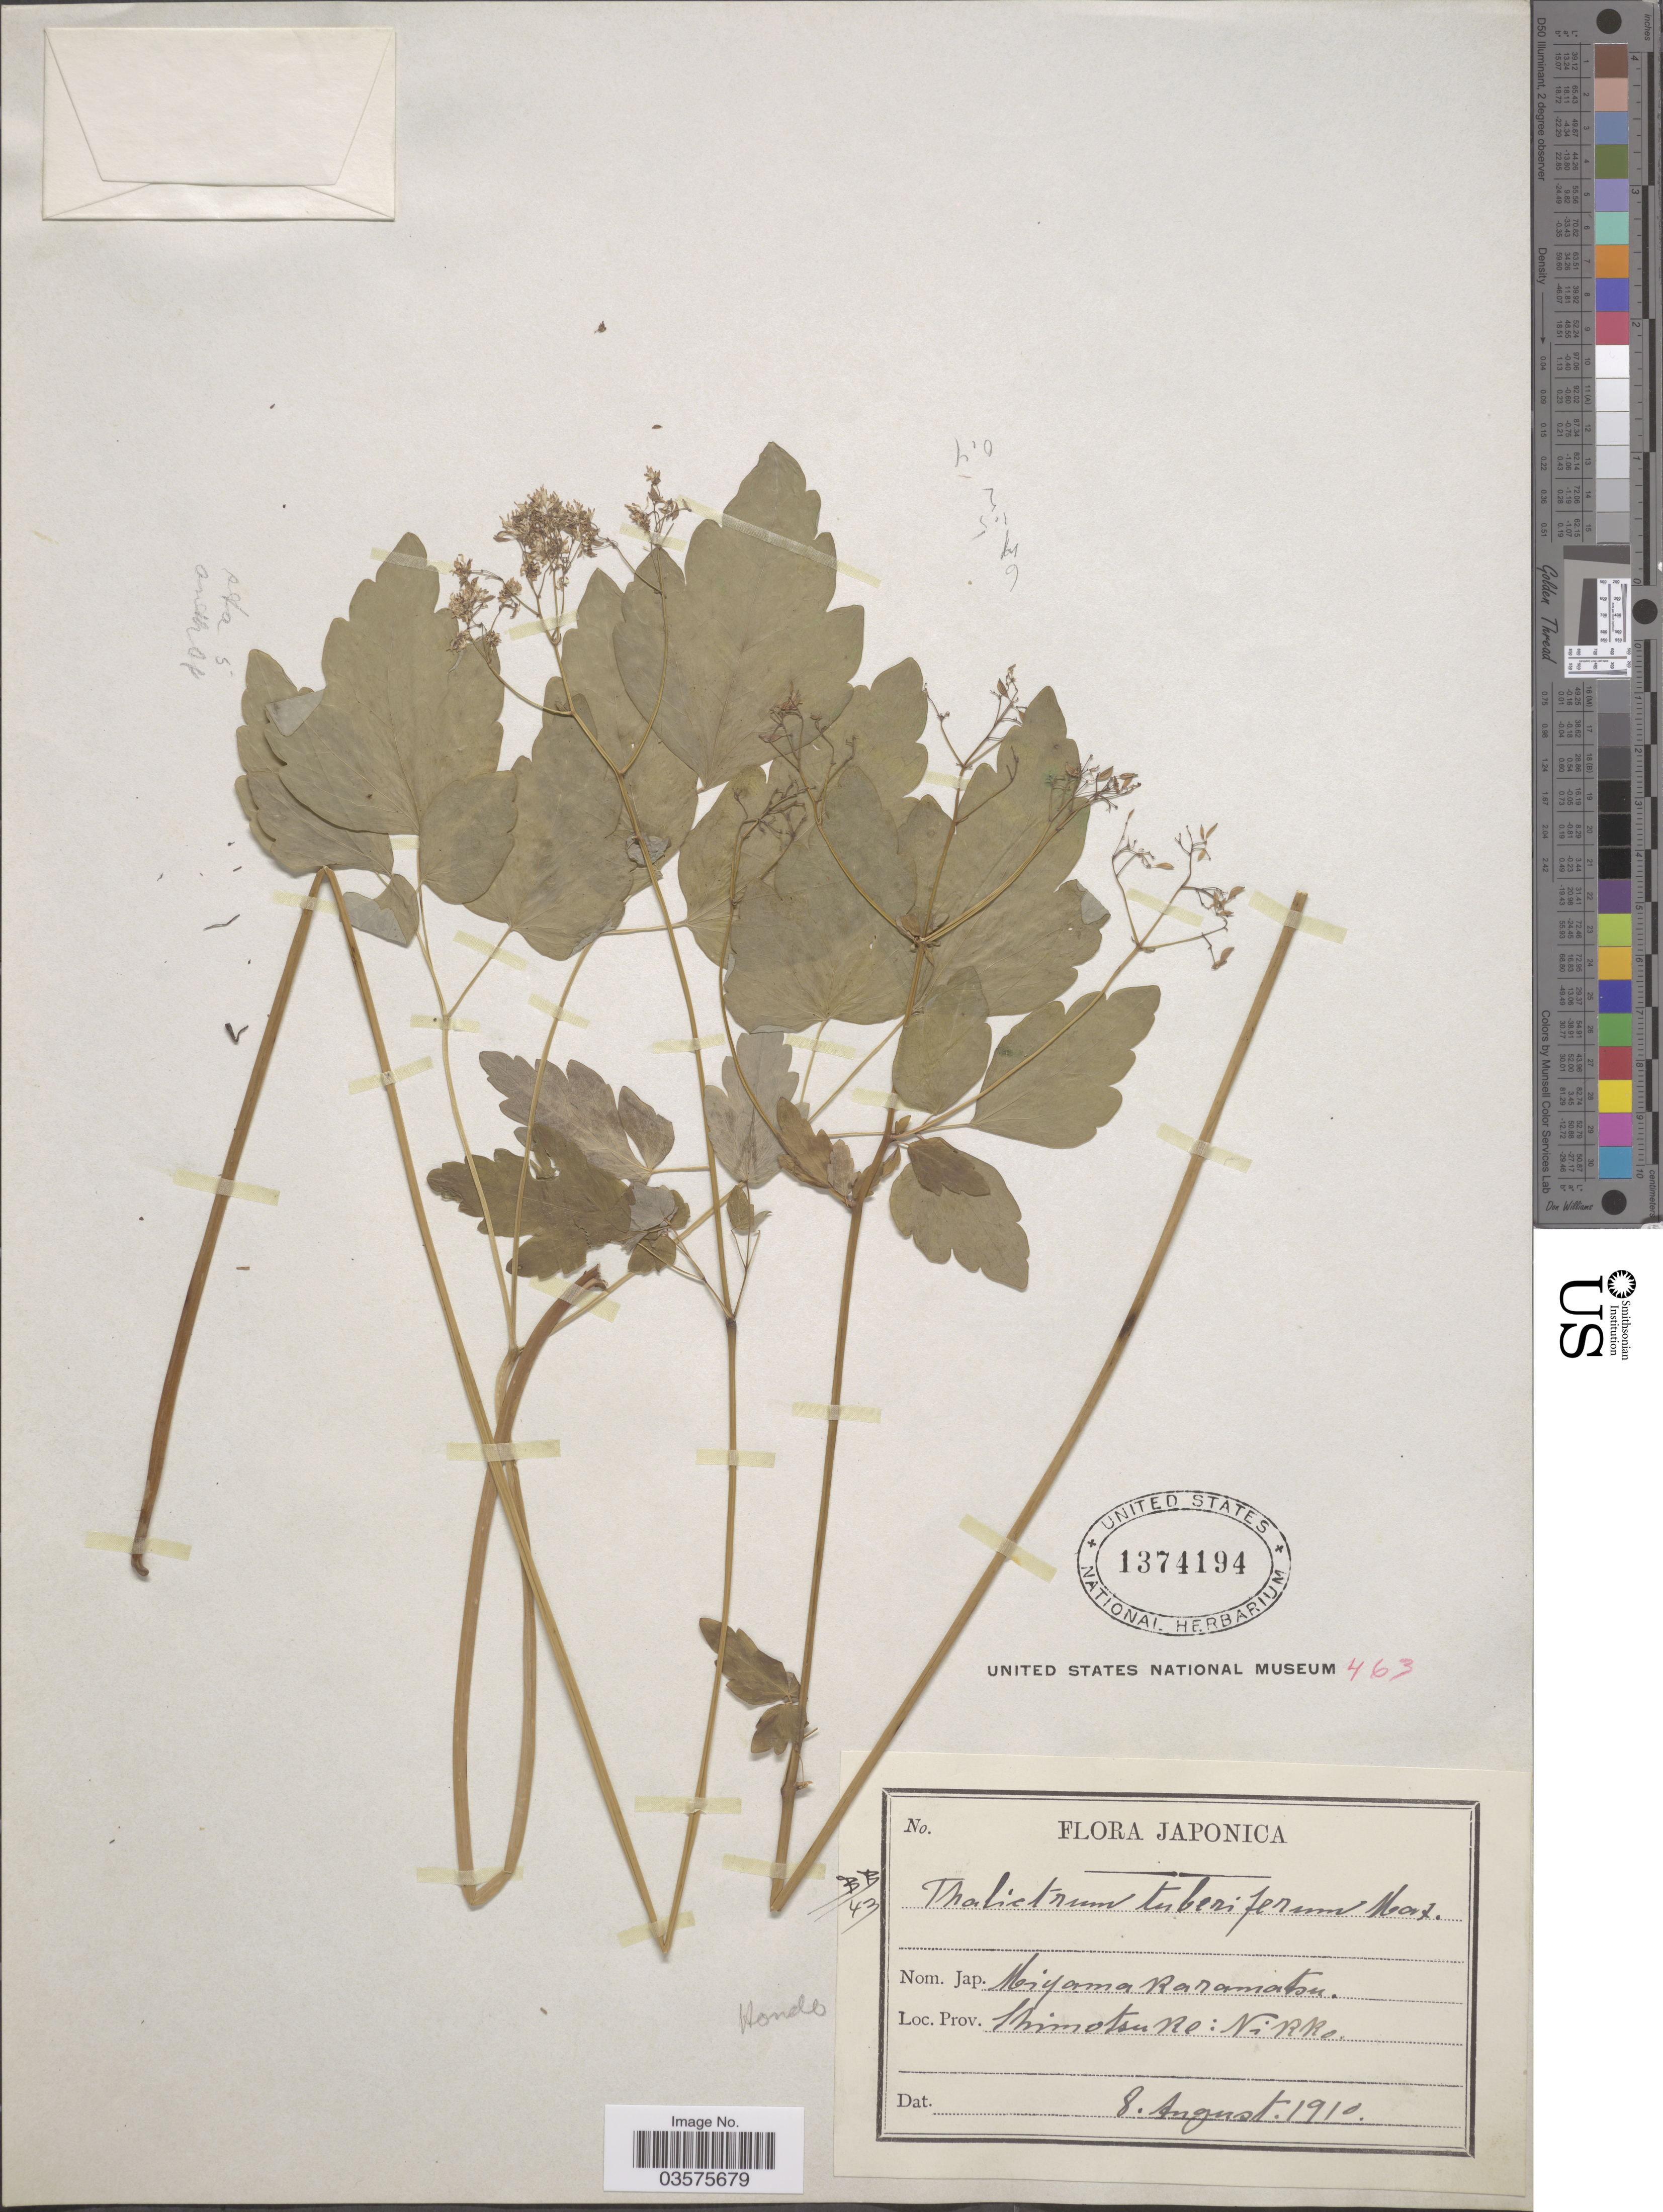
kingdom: Plantae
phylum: Tracheophyta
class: Magnoliopsida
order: Ranunculales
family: Ranunculaceae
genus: Thalictrum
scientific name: Thalictrum tuberiferum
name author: Maxim.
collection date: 1910-08-08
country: Japan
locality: Prov. Shimotsuke: Nikko.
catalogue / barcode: US 1374194